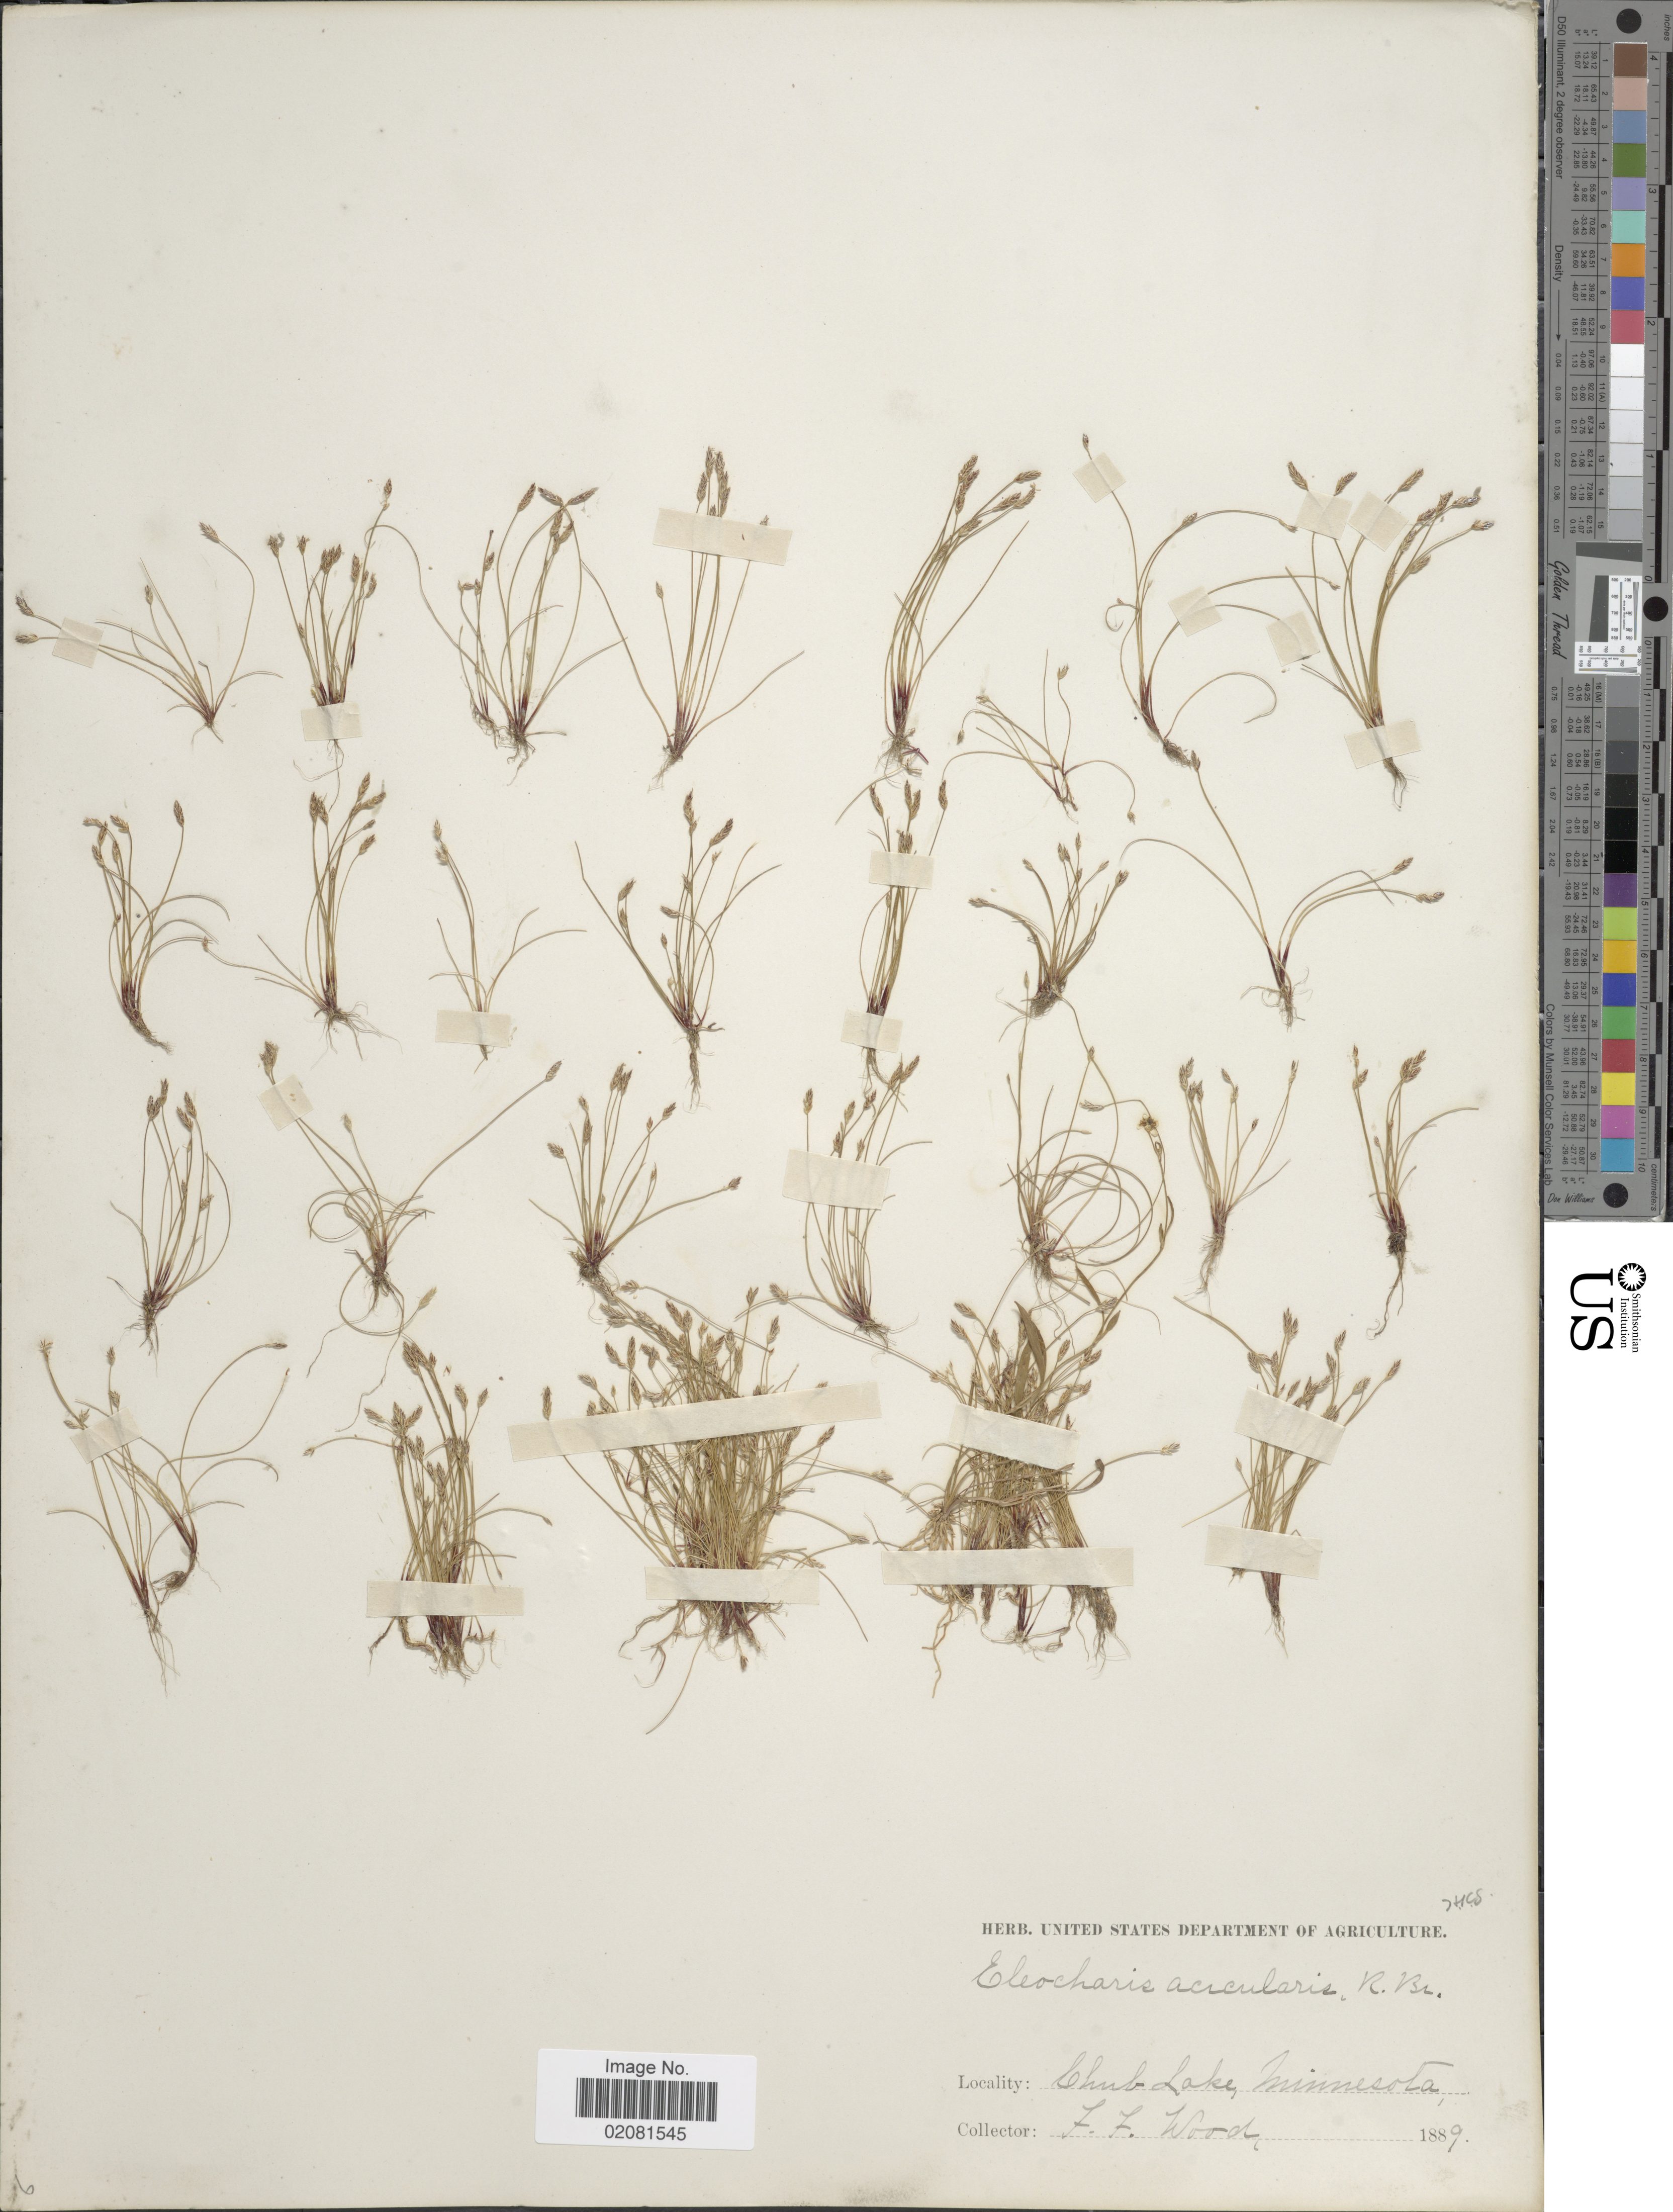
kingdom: Plantae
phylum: Tracheophyta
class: Liliopsida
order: Poales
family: Cyperaceae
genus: Eleocharis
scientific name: Eleocharis acicularis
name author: (L.) Roem. & Schult.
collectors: F. Wood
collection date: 1889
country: United States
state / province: Minnesota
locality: Chub Lake